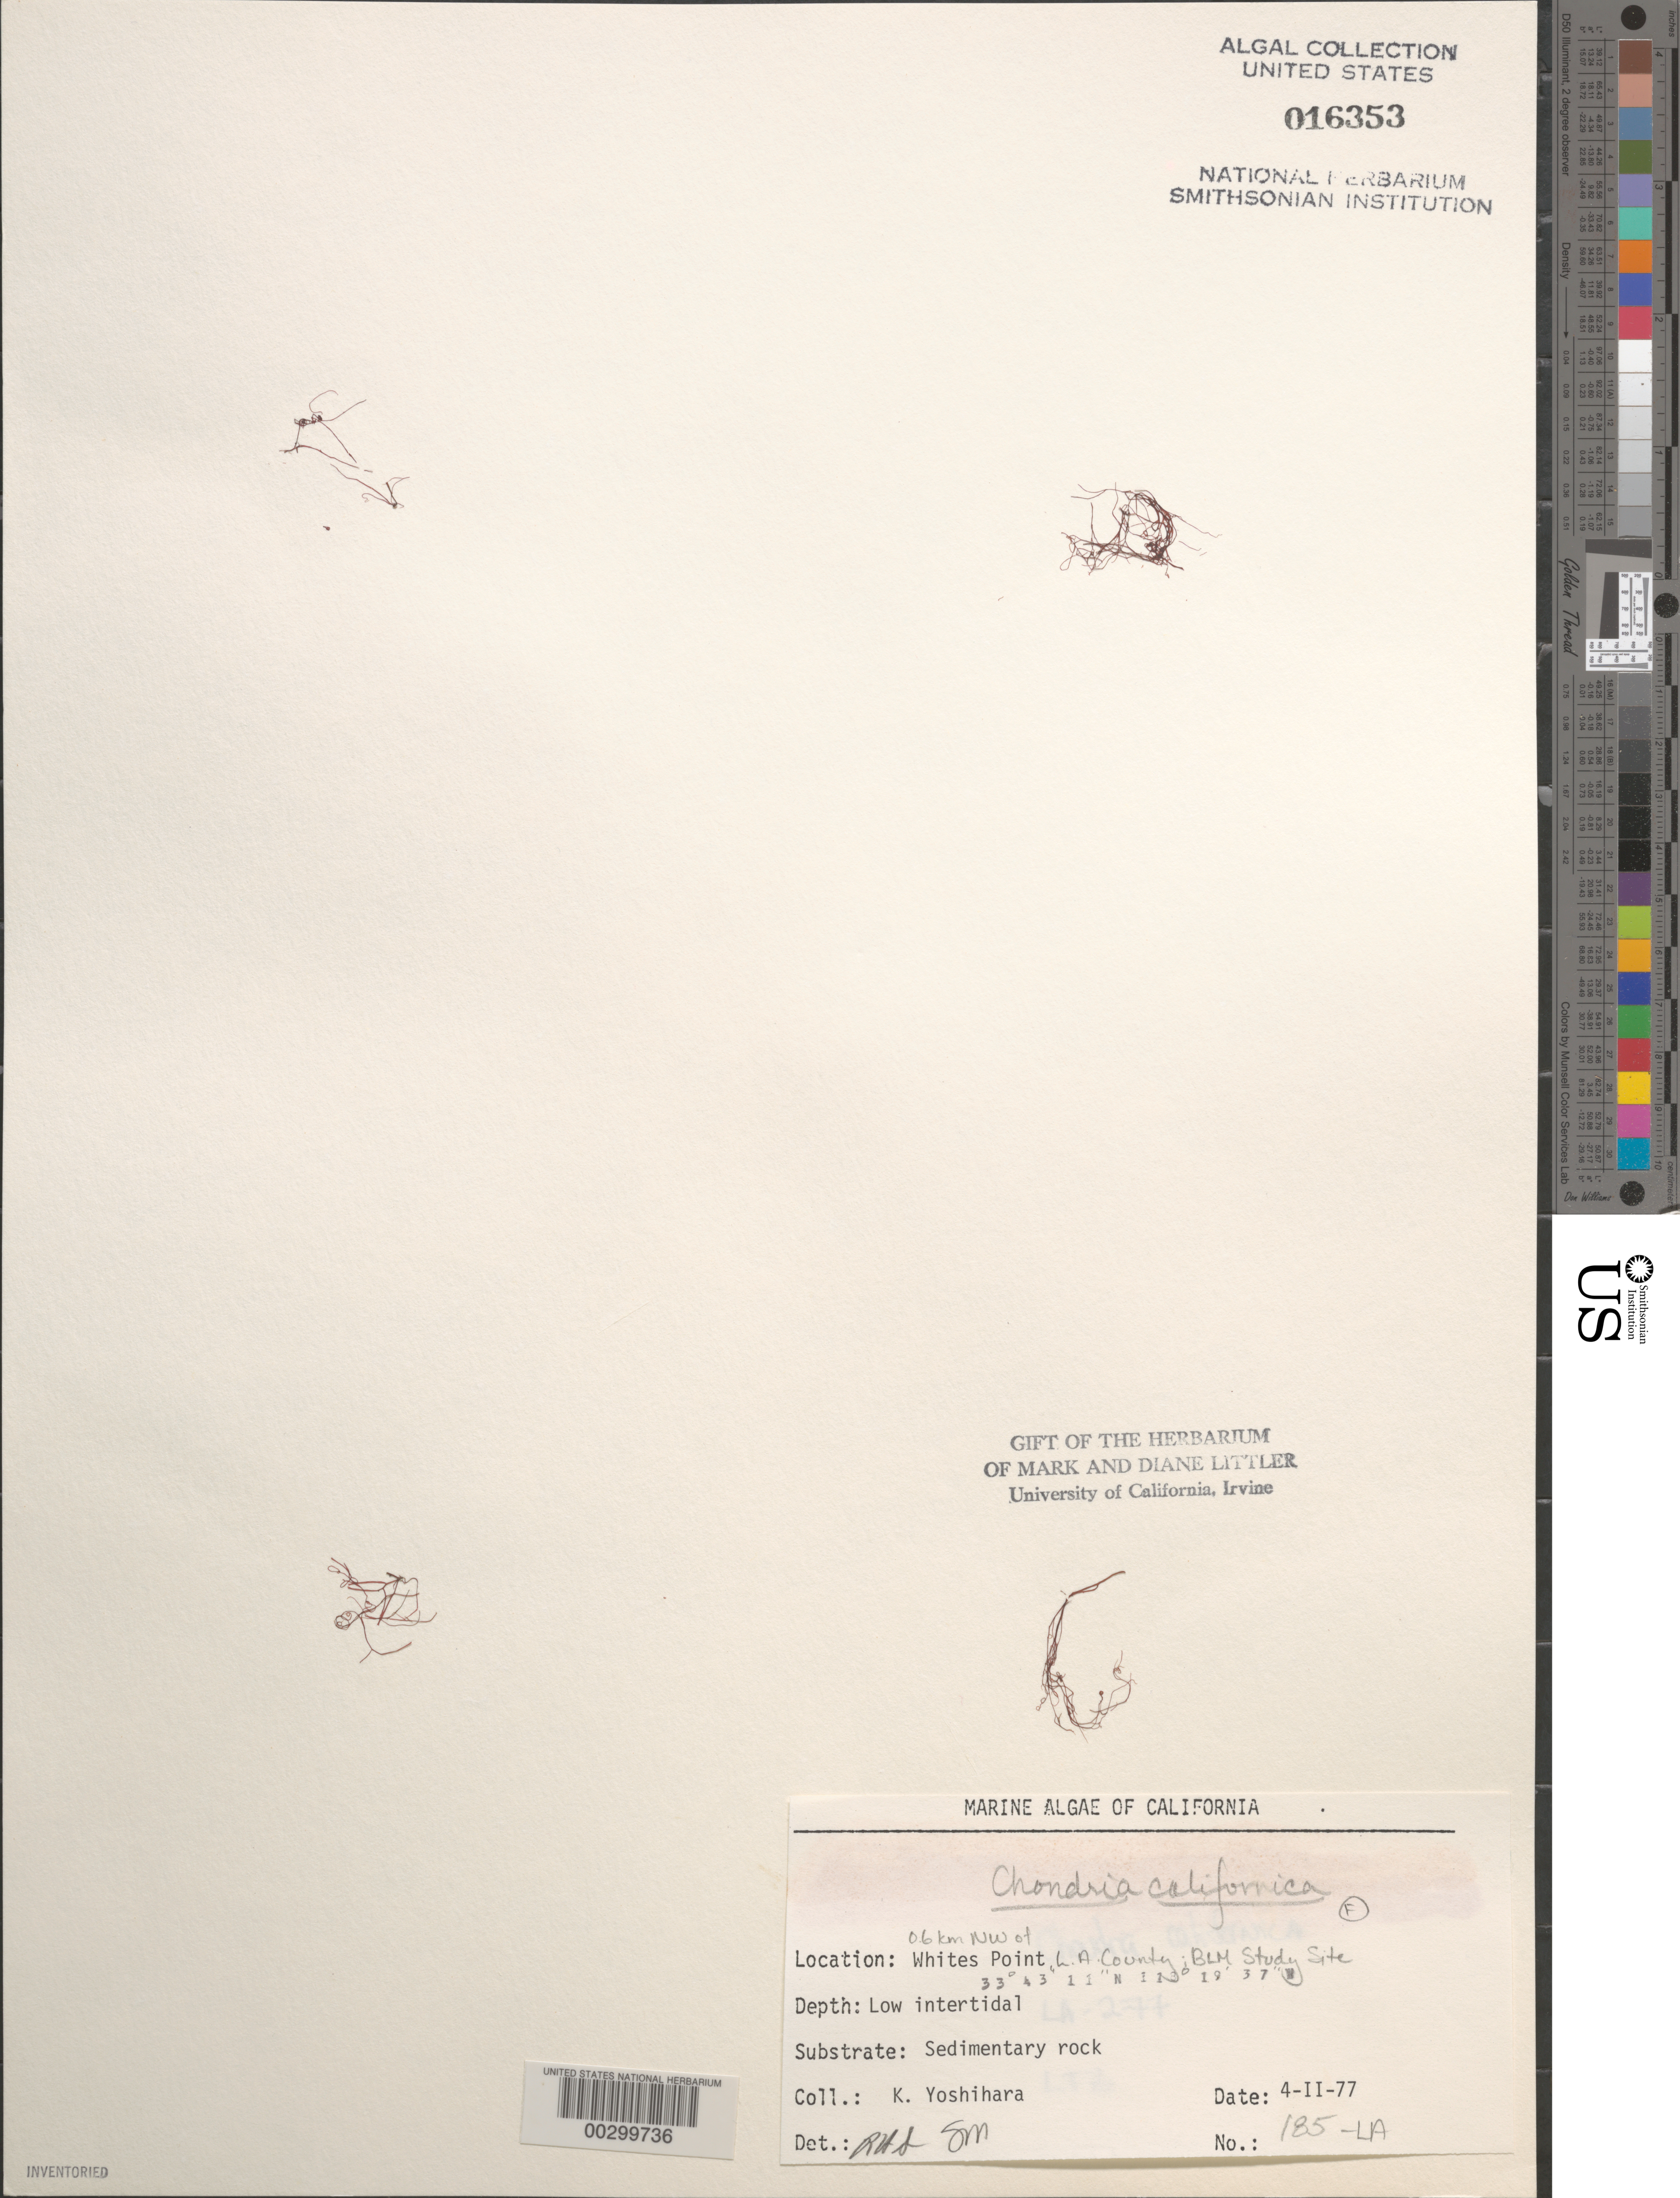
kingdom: Plantae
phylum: Rhodophyta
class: Florideophyceae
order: Ceramiales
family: Rhodomelaceae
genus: Chondria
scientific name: Chondria acrorhizophora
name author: Setch. & N.L. Gardner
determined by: Algae name updating Project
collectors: K. Yoshihara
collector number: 185-la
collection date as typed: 04 Feb 1977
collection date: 1977-02-04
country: United States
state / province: California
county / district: Los Angeles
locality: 0.6 km northwest of Whites Point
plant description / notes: BLM-SOCALBIGHT Rocky Intertidal Survey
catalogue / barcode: US 16353